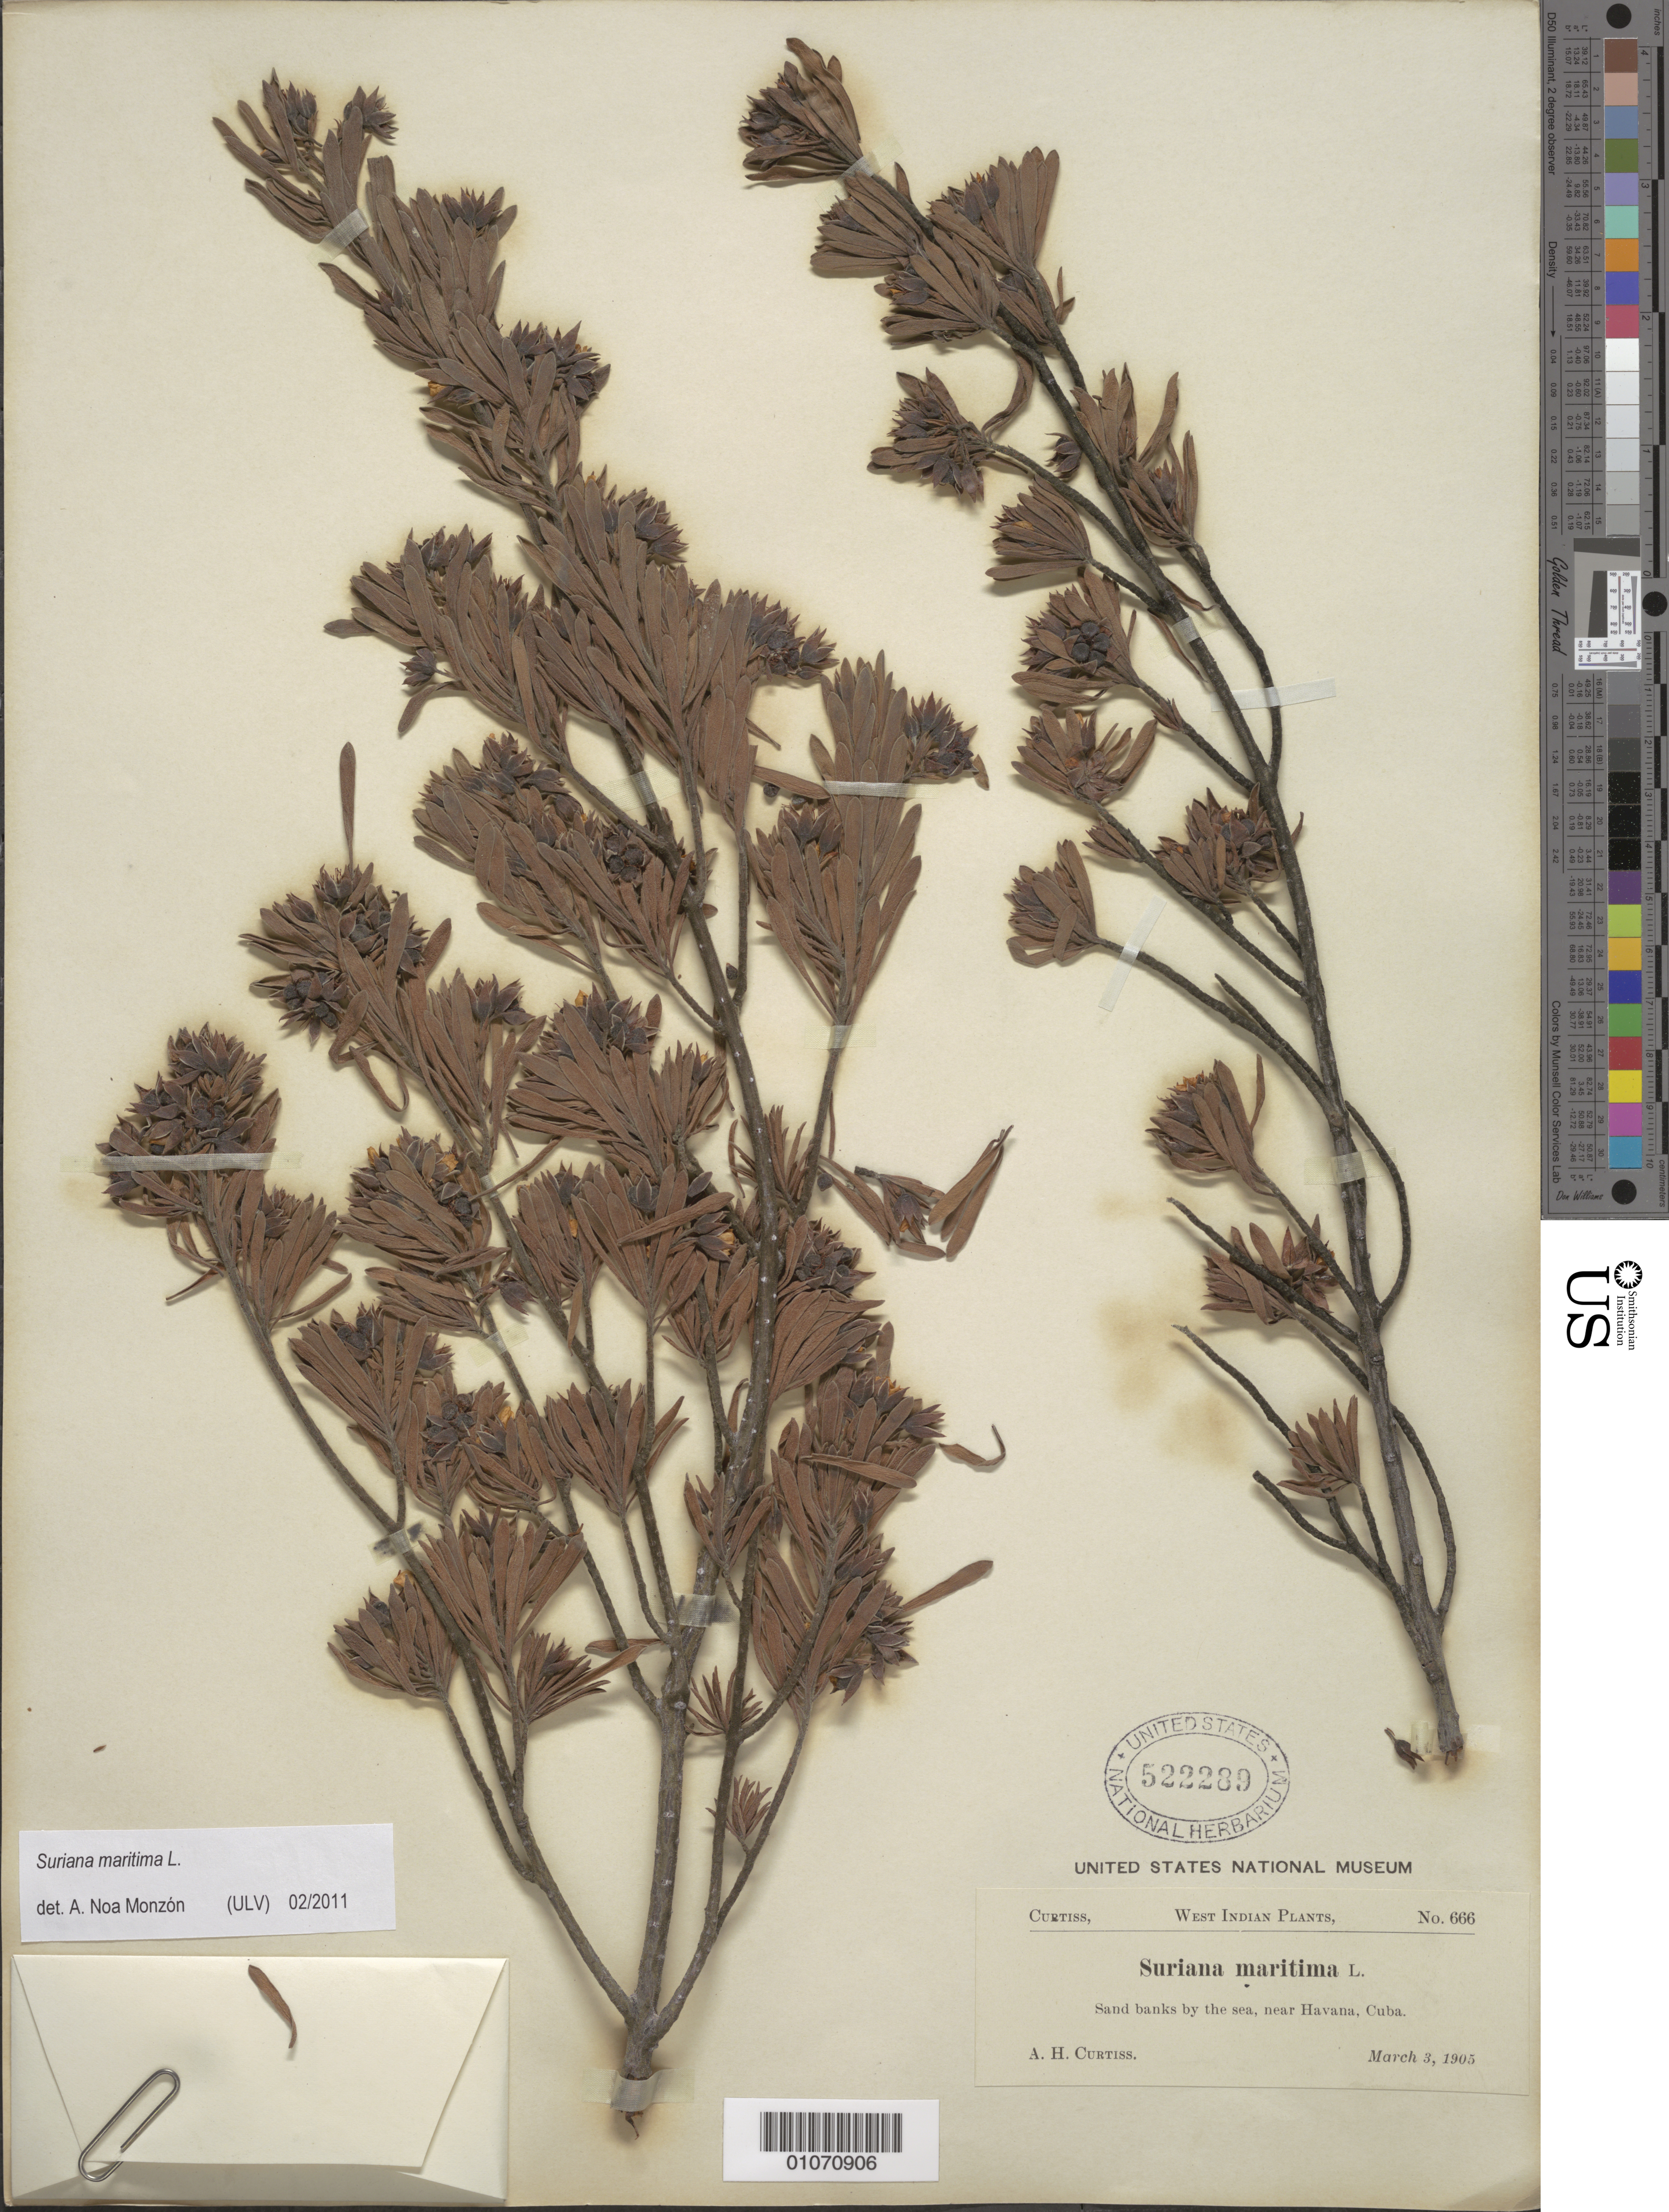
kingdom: Plantae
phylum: Tracheophyta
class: Magnoliopsida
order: Fabales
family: Surianaceae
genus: Suriana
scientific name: Suriana maritima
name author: L.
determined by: Noa Monzón, A.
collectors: A. H. Curtiss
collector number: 666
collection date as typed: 03 Mar 1905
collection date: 1905-03-03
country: Cuba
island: Cuba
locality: Havana, near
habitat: Sand banks by the sea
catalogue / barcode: US 522289